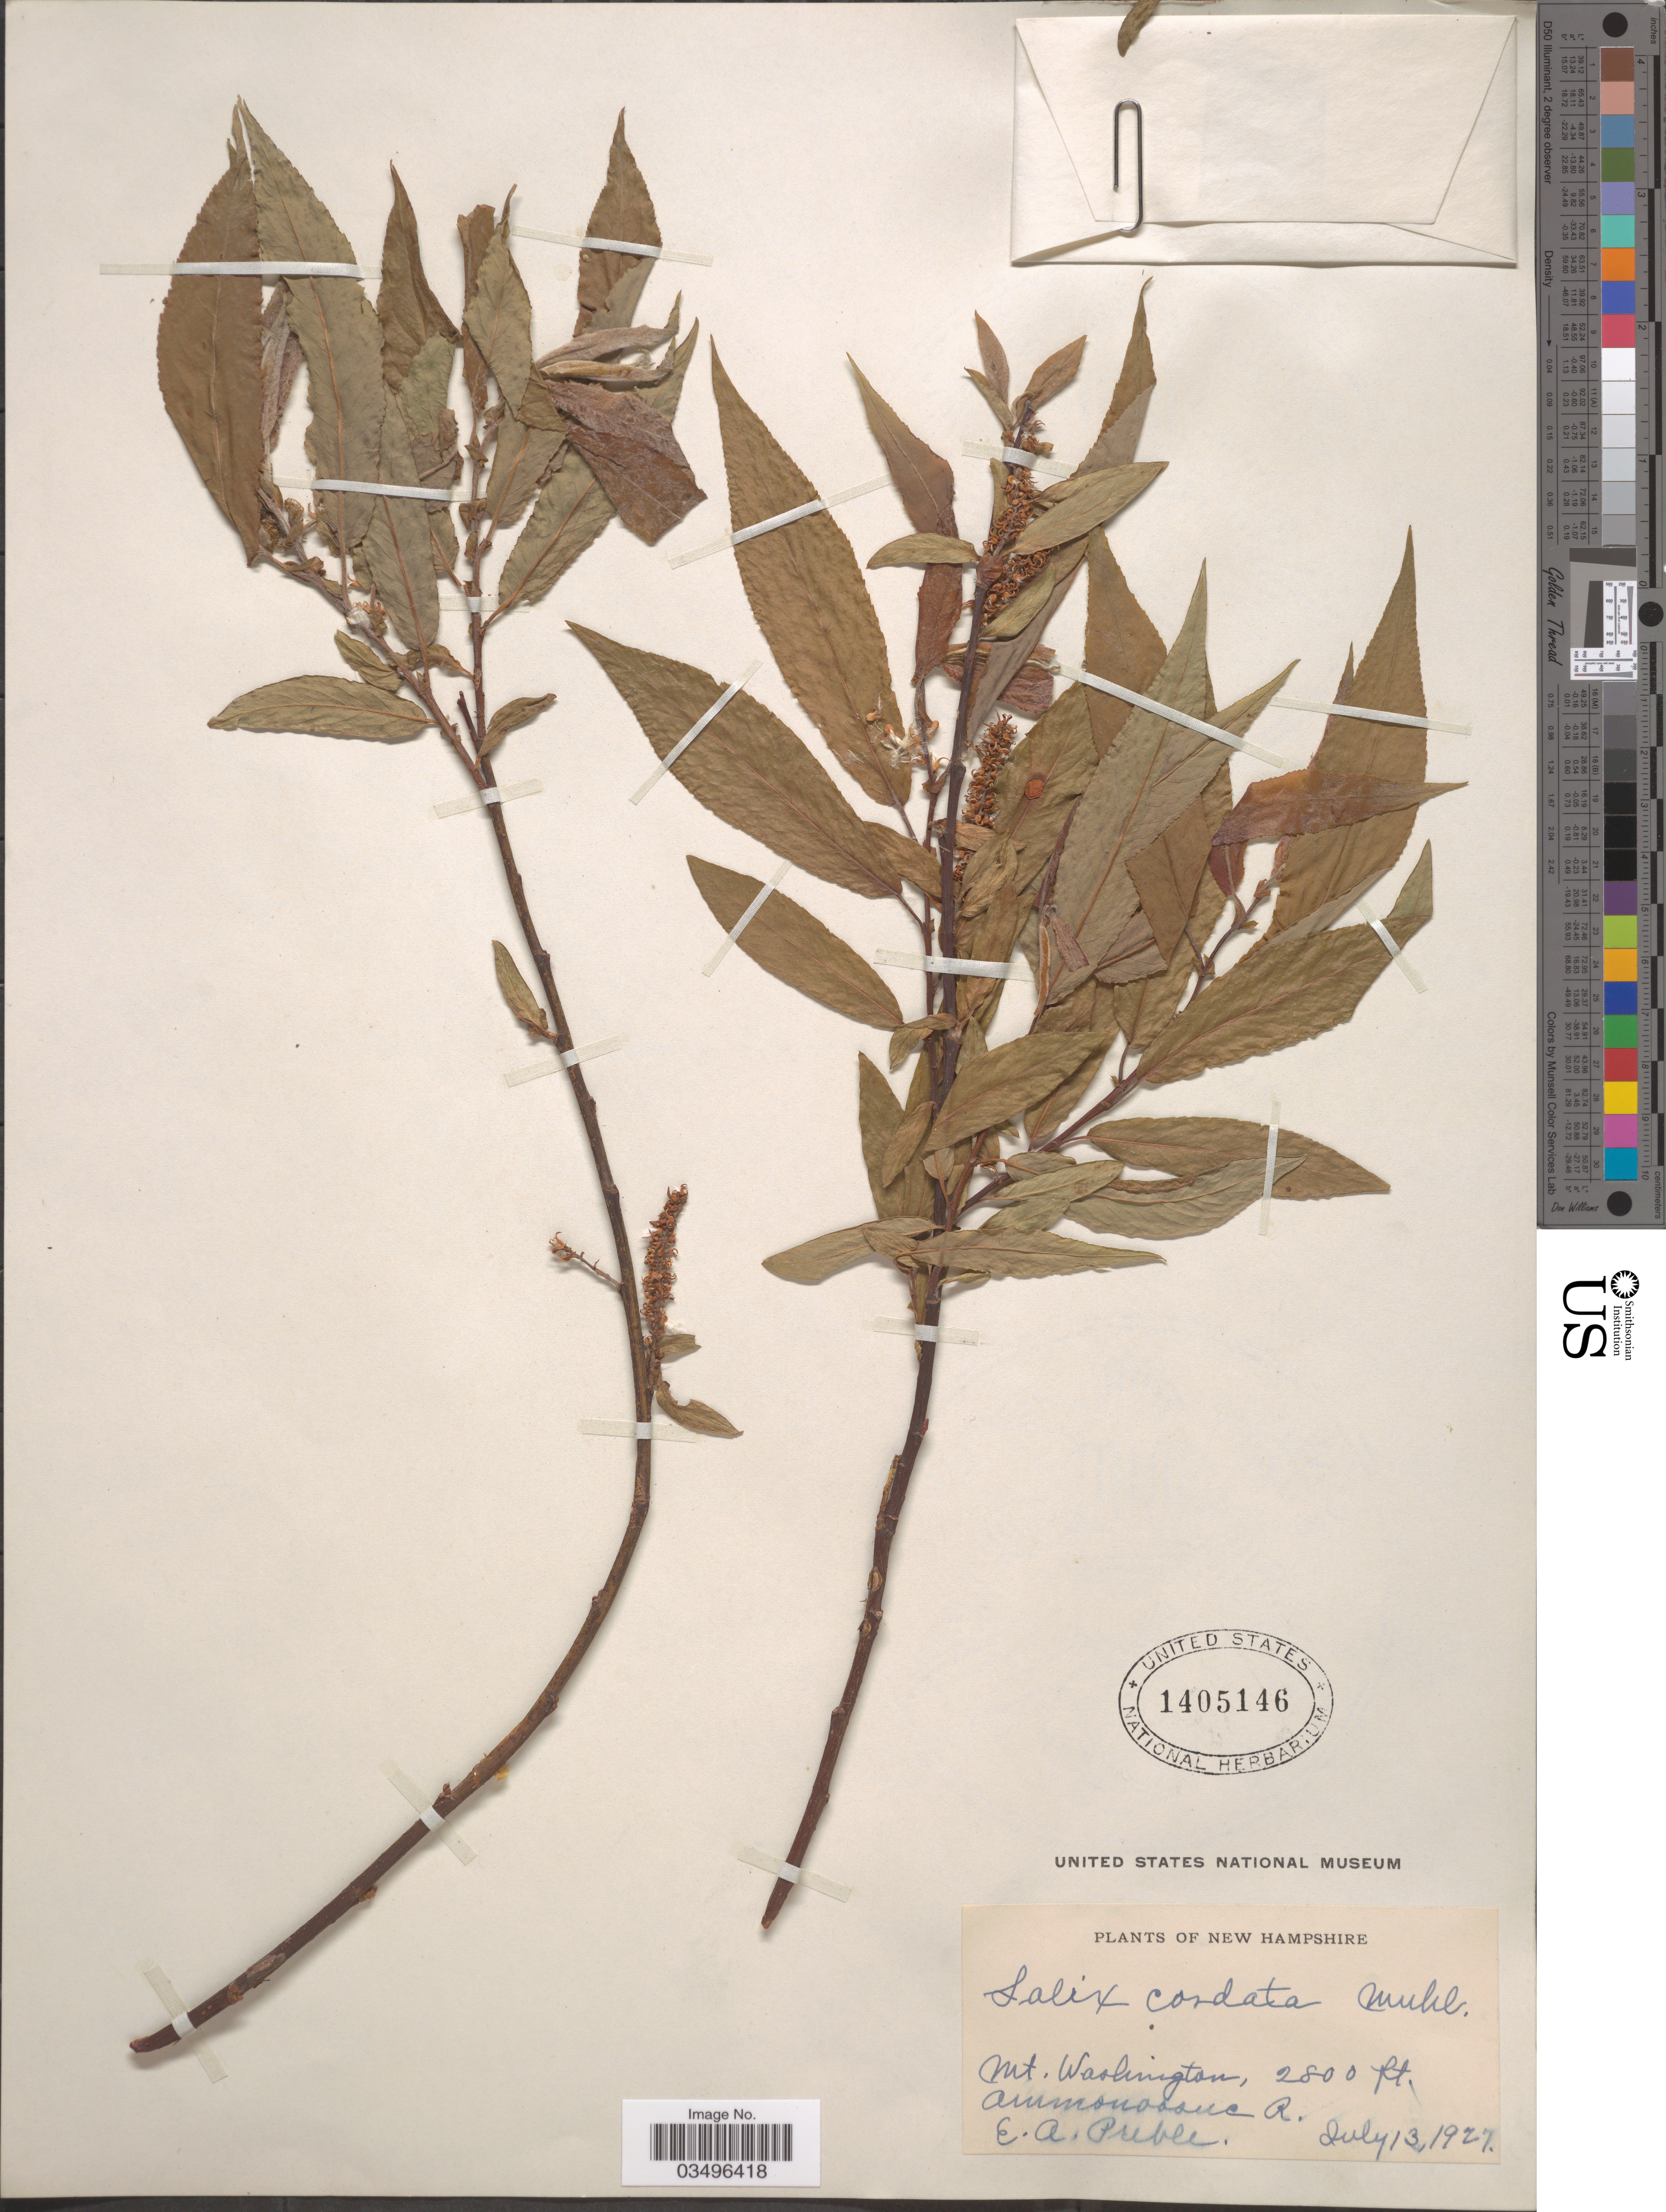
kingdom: Plantae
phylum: Tracheophyta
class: Magnoliopsida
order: Malpighiales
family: Salicaceae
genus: Salix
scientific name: Salix cordata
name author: Michx.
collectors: E. Preble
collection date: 1927-07-13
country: United States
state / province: New Hampshire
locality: Mt. Washington. Ammonoosuc R.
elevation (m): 853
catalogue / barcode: US 1405146